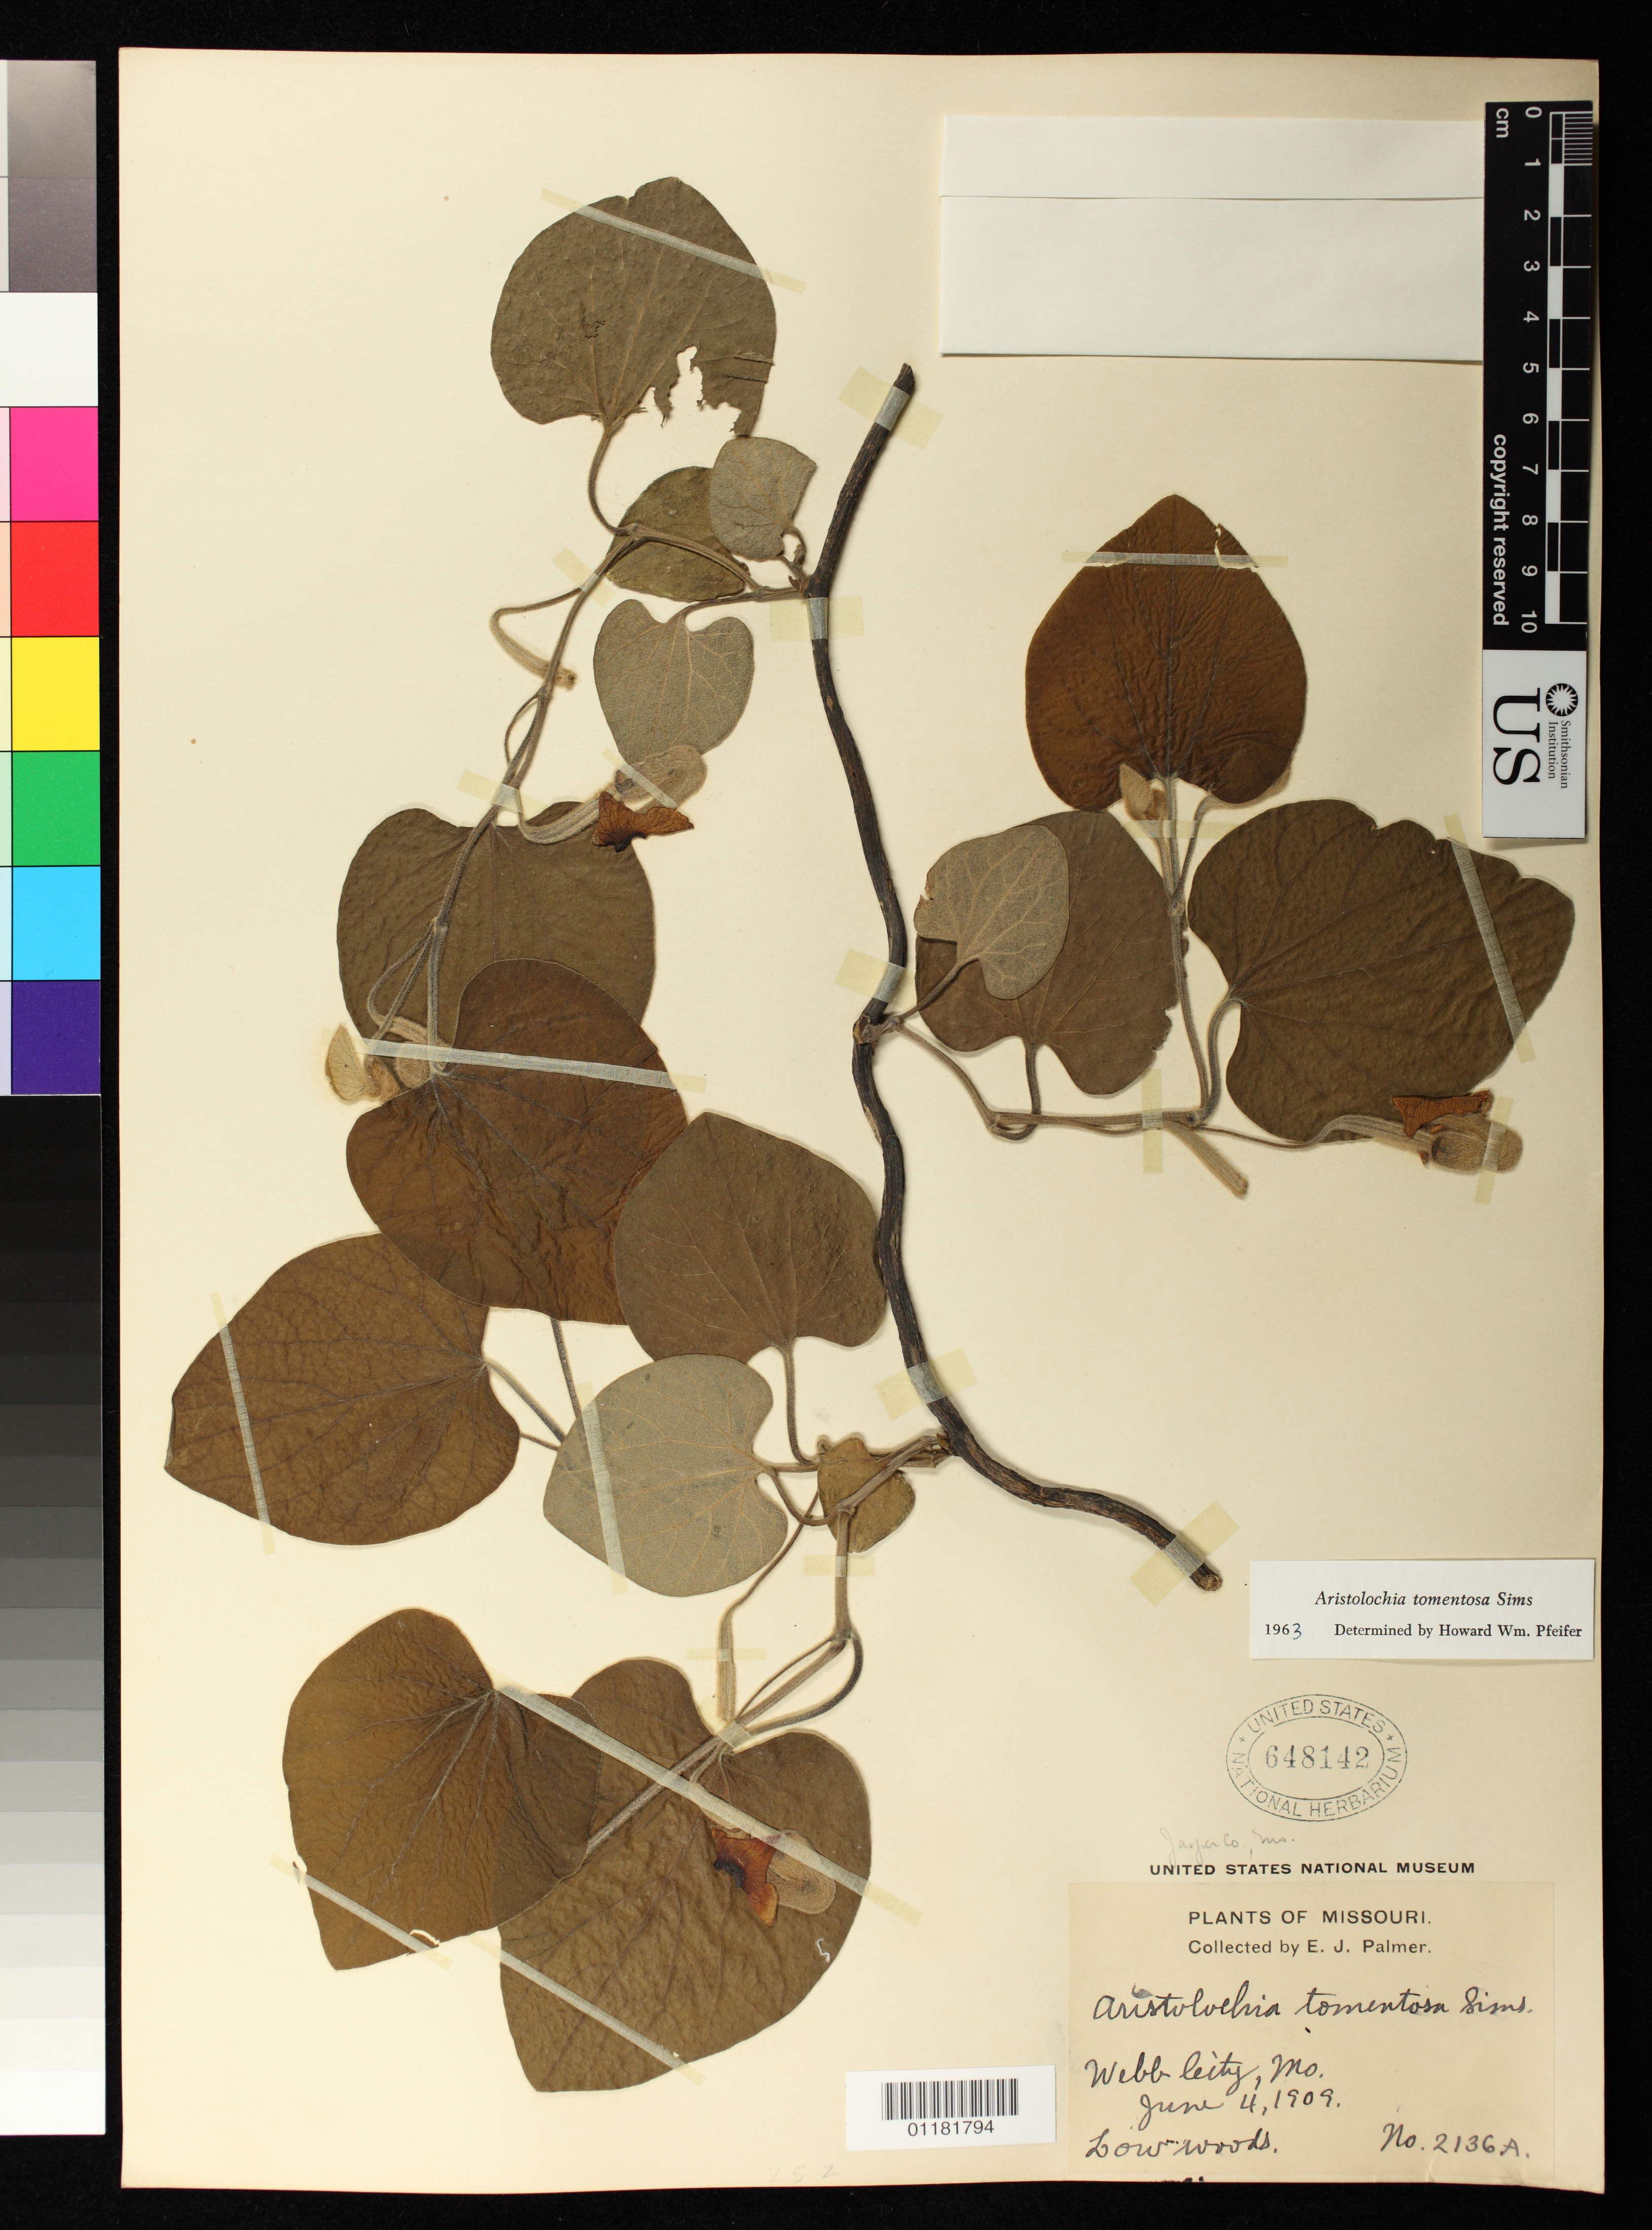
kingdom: Plantae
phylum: Tracheophyta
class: Magnoliopsida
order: Piperales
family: Aristolochiaceae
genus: Aristolochia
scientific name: Aristolochia tomentosa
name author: Sims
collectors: E. J. Palmer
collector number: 2136A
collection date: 1909-06-04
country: United States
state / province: Missouri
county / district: Jasper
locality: Webb City, Jasper County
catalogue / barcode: US 648142